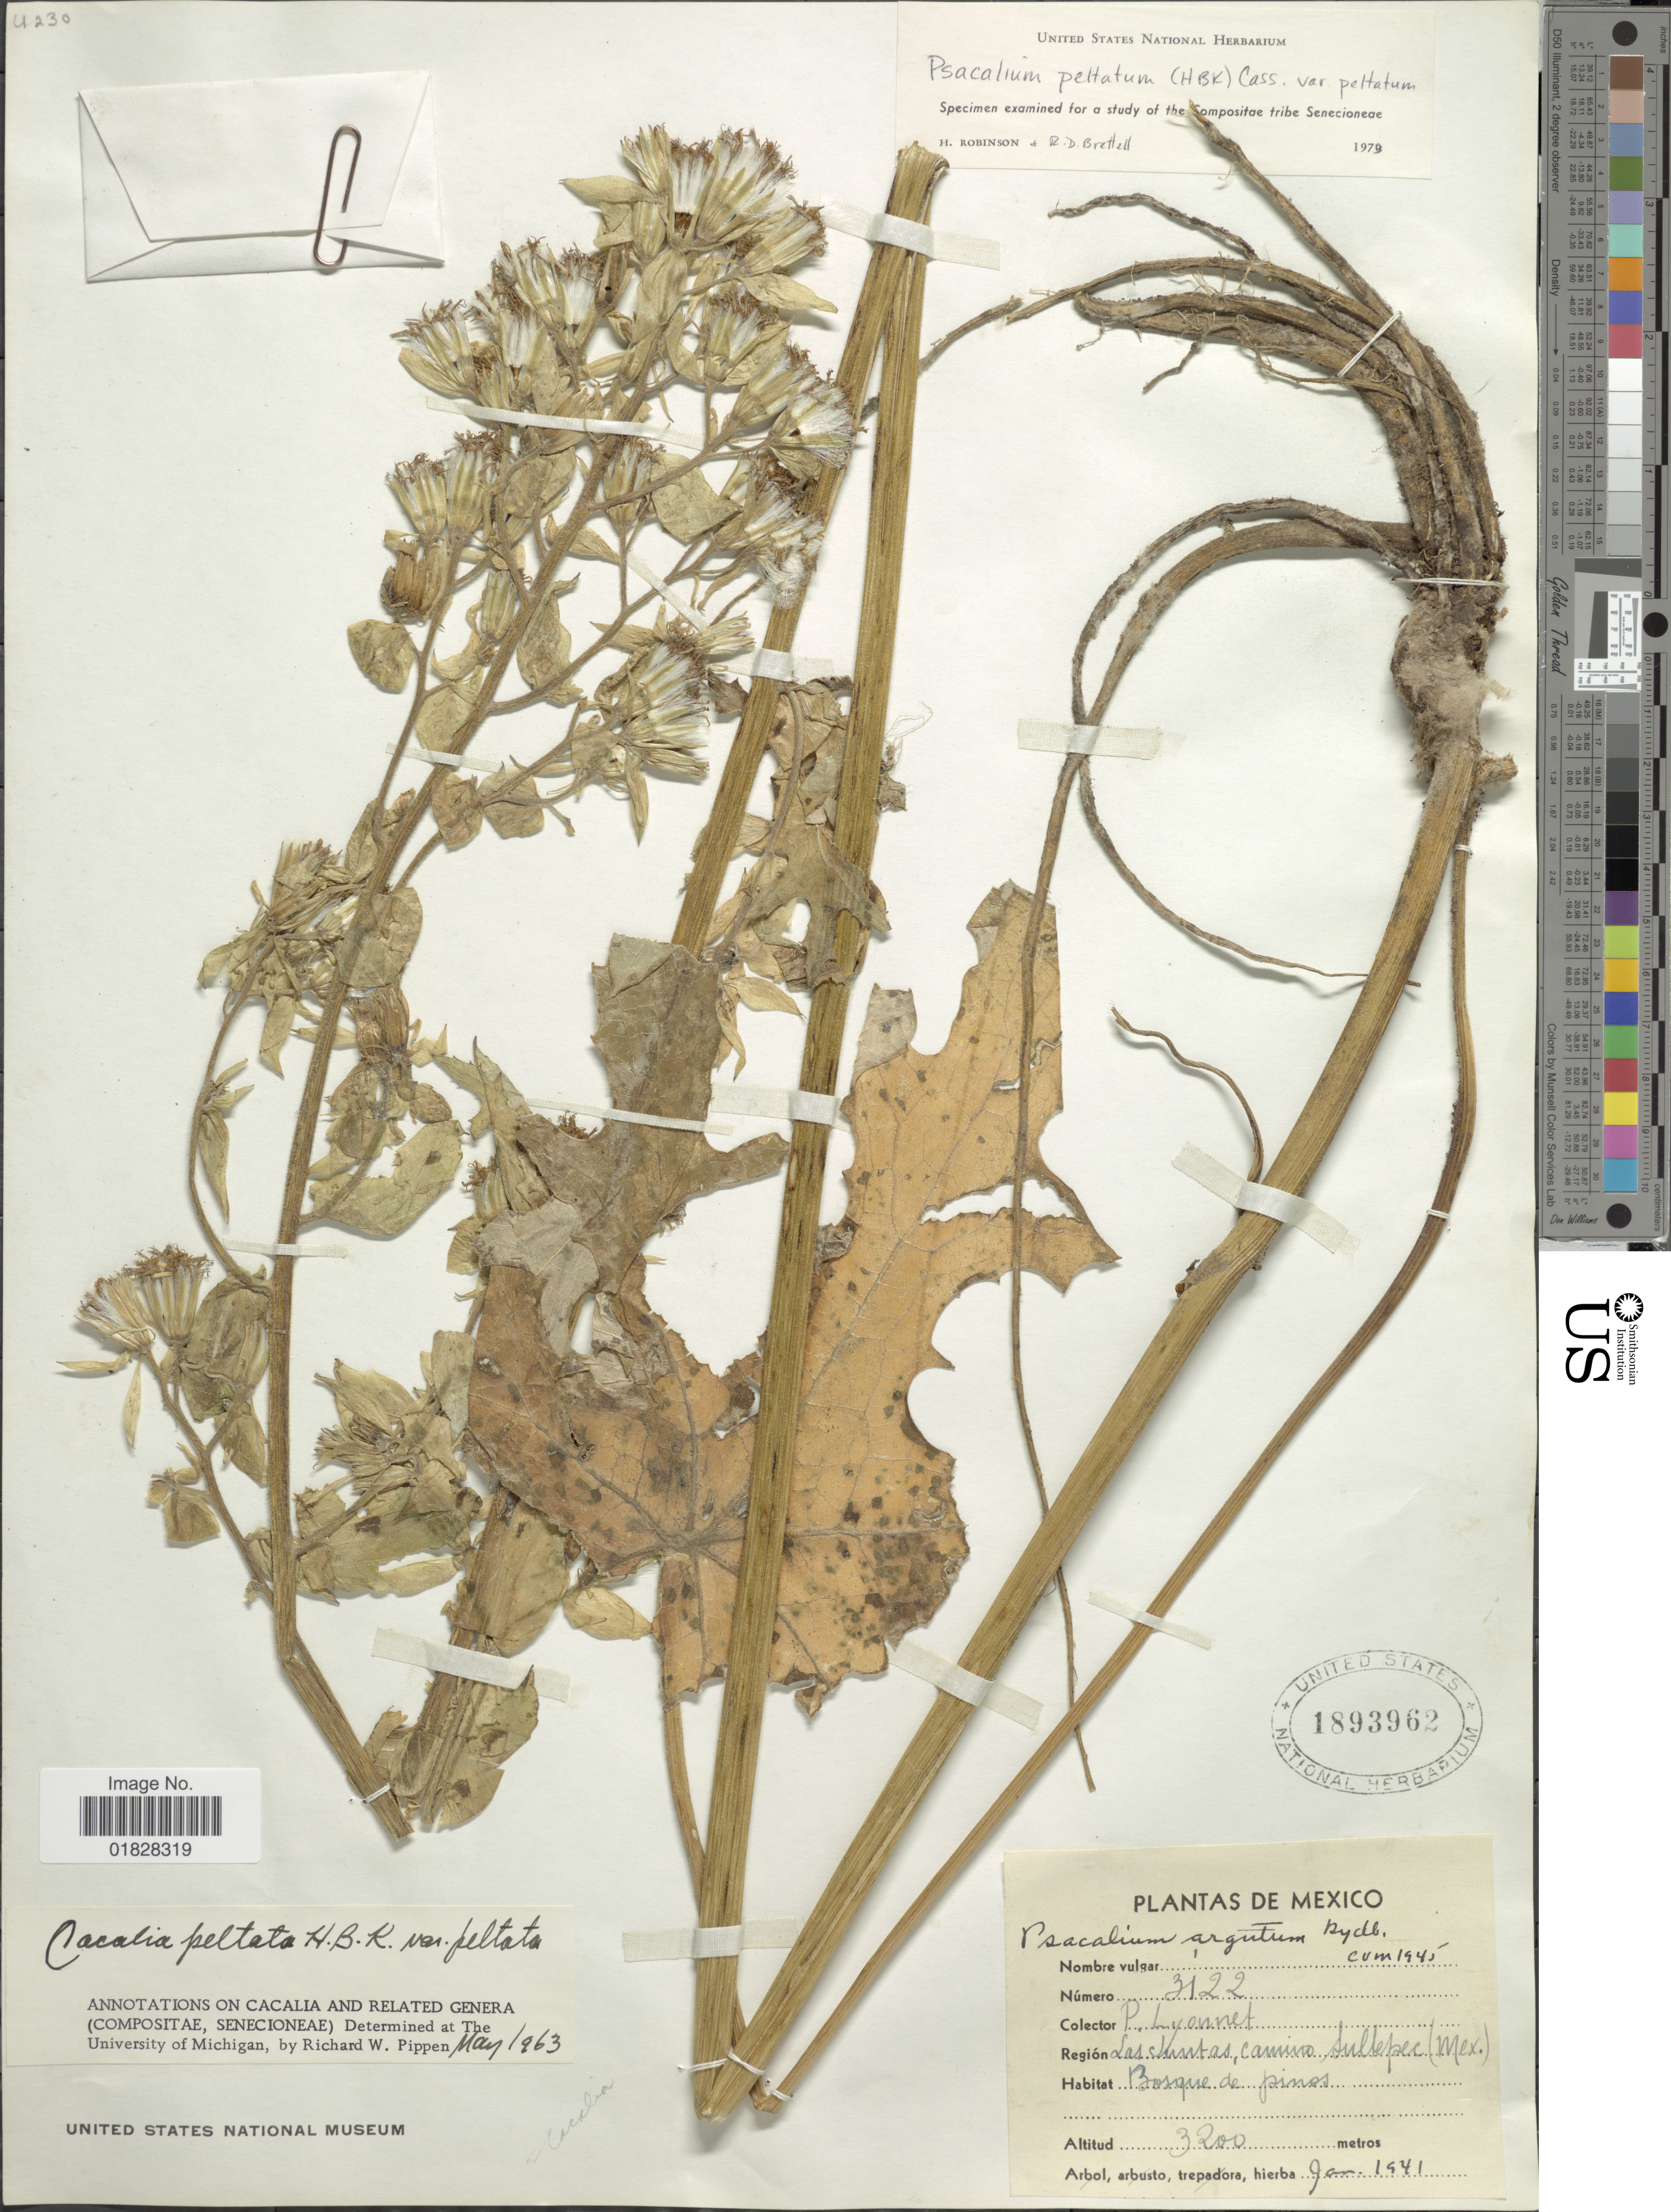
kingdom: Plantae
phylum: Tracheophyta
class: Magnoliopsida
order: Asterales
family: Asteraceae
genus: Psacalium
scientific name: Psacalium peltatum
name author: Cass.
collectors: P. Lyonnet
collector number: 3122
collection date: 1941-01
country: Mexico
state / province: México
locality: Las Juntas, camino Sultepec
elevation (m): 3200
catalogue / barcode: US 1893962